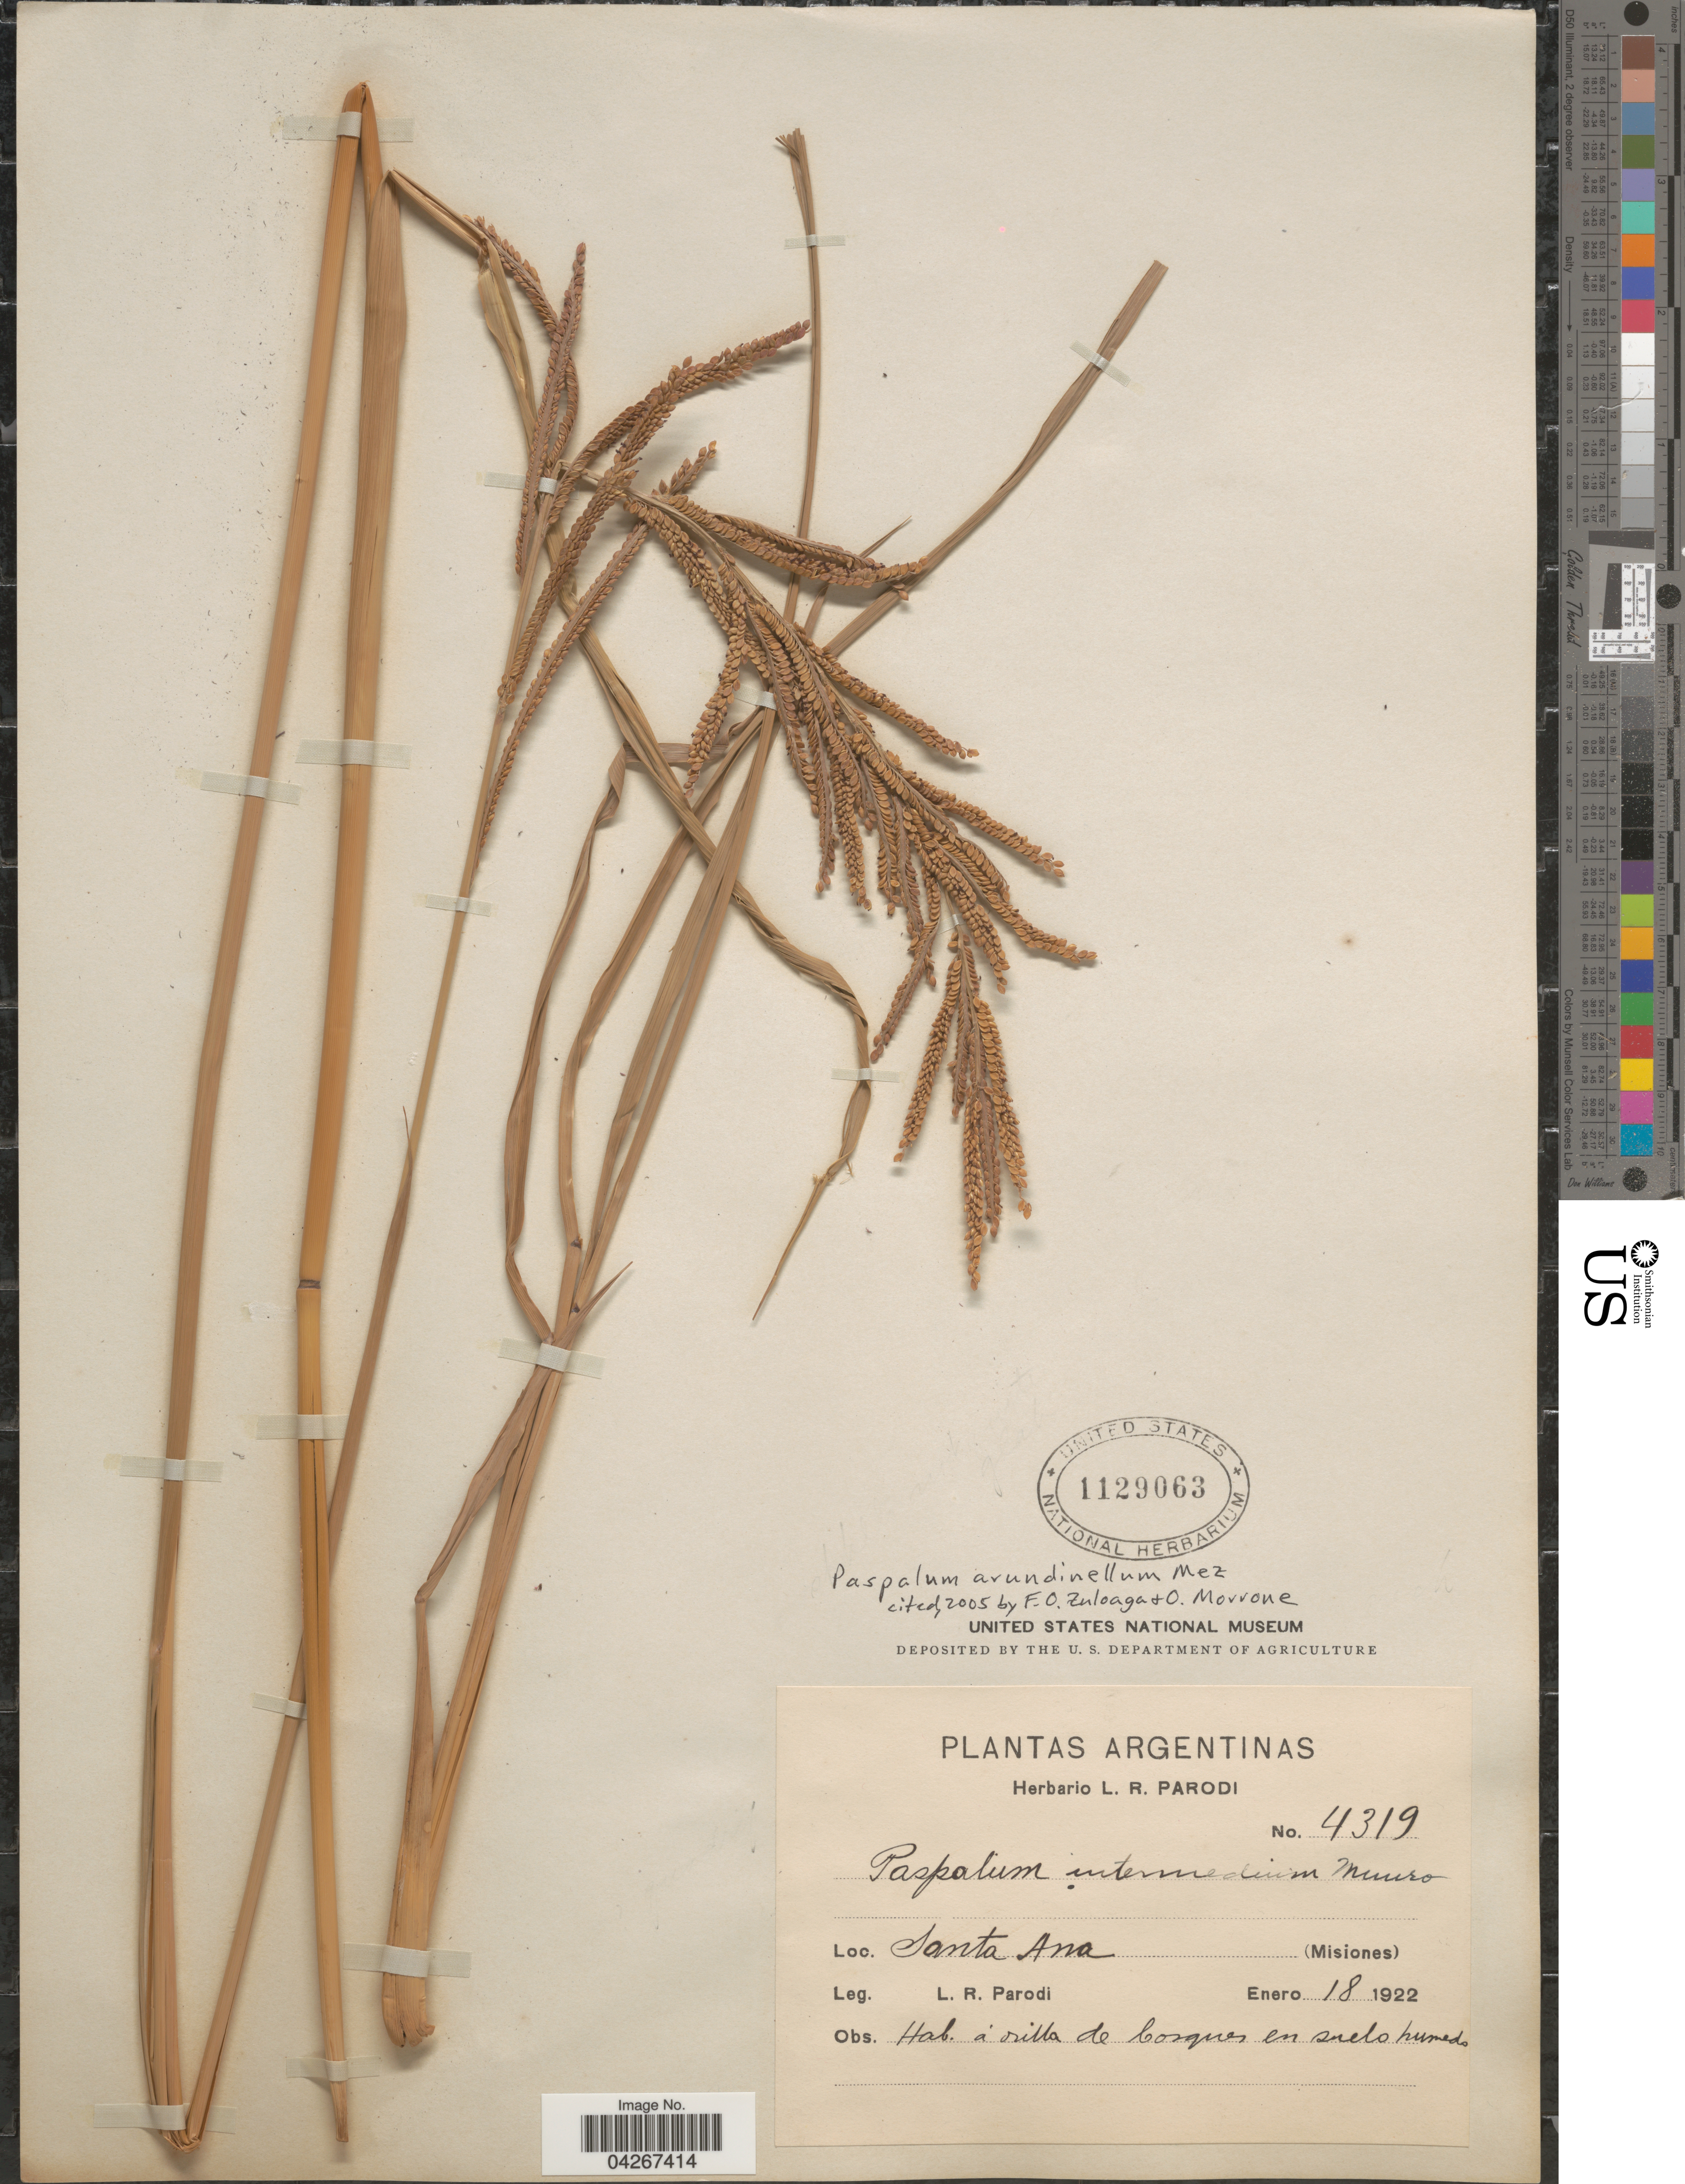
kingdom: Plantae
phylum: Tracheophyta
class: Liliopsida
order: Poales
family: Poaceae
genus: Paspalum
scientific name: Paspalum arundinellum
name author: Mez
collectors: L. R. Parodi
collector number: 4319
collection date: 1922-01-18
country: Argentina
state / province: Misiones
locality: Santa Ana.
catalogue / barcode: US 1129063